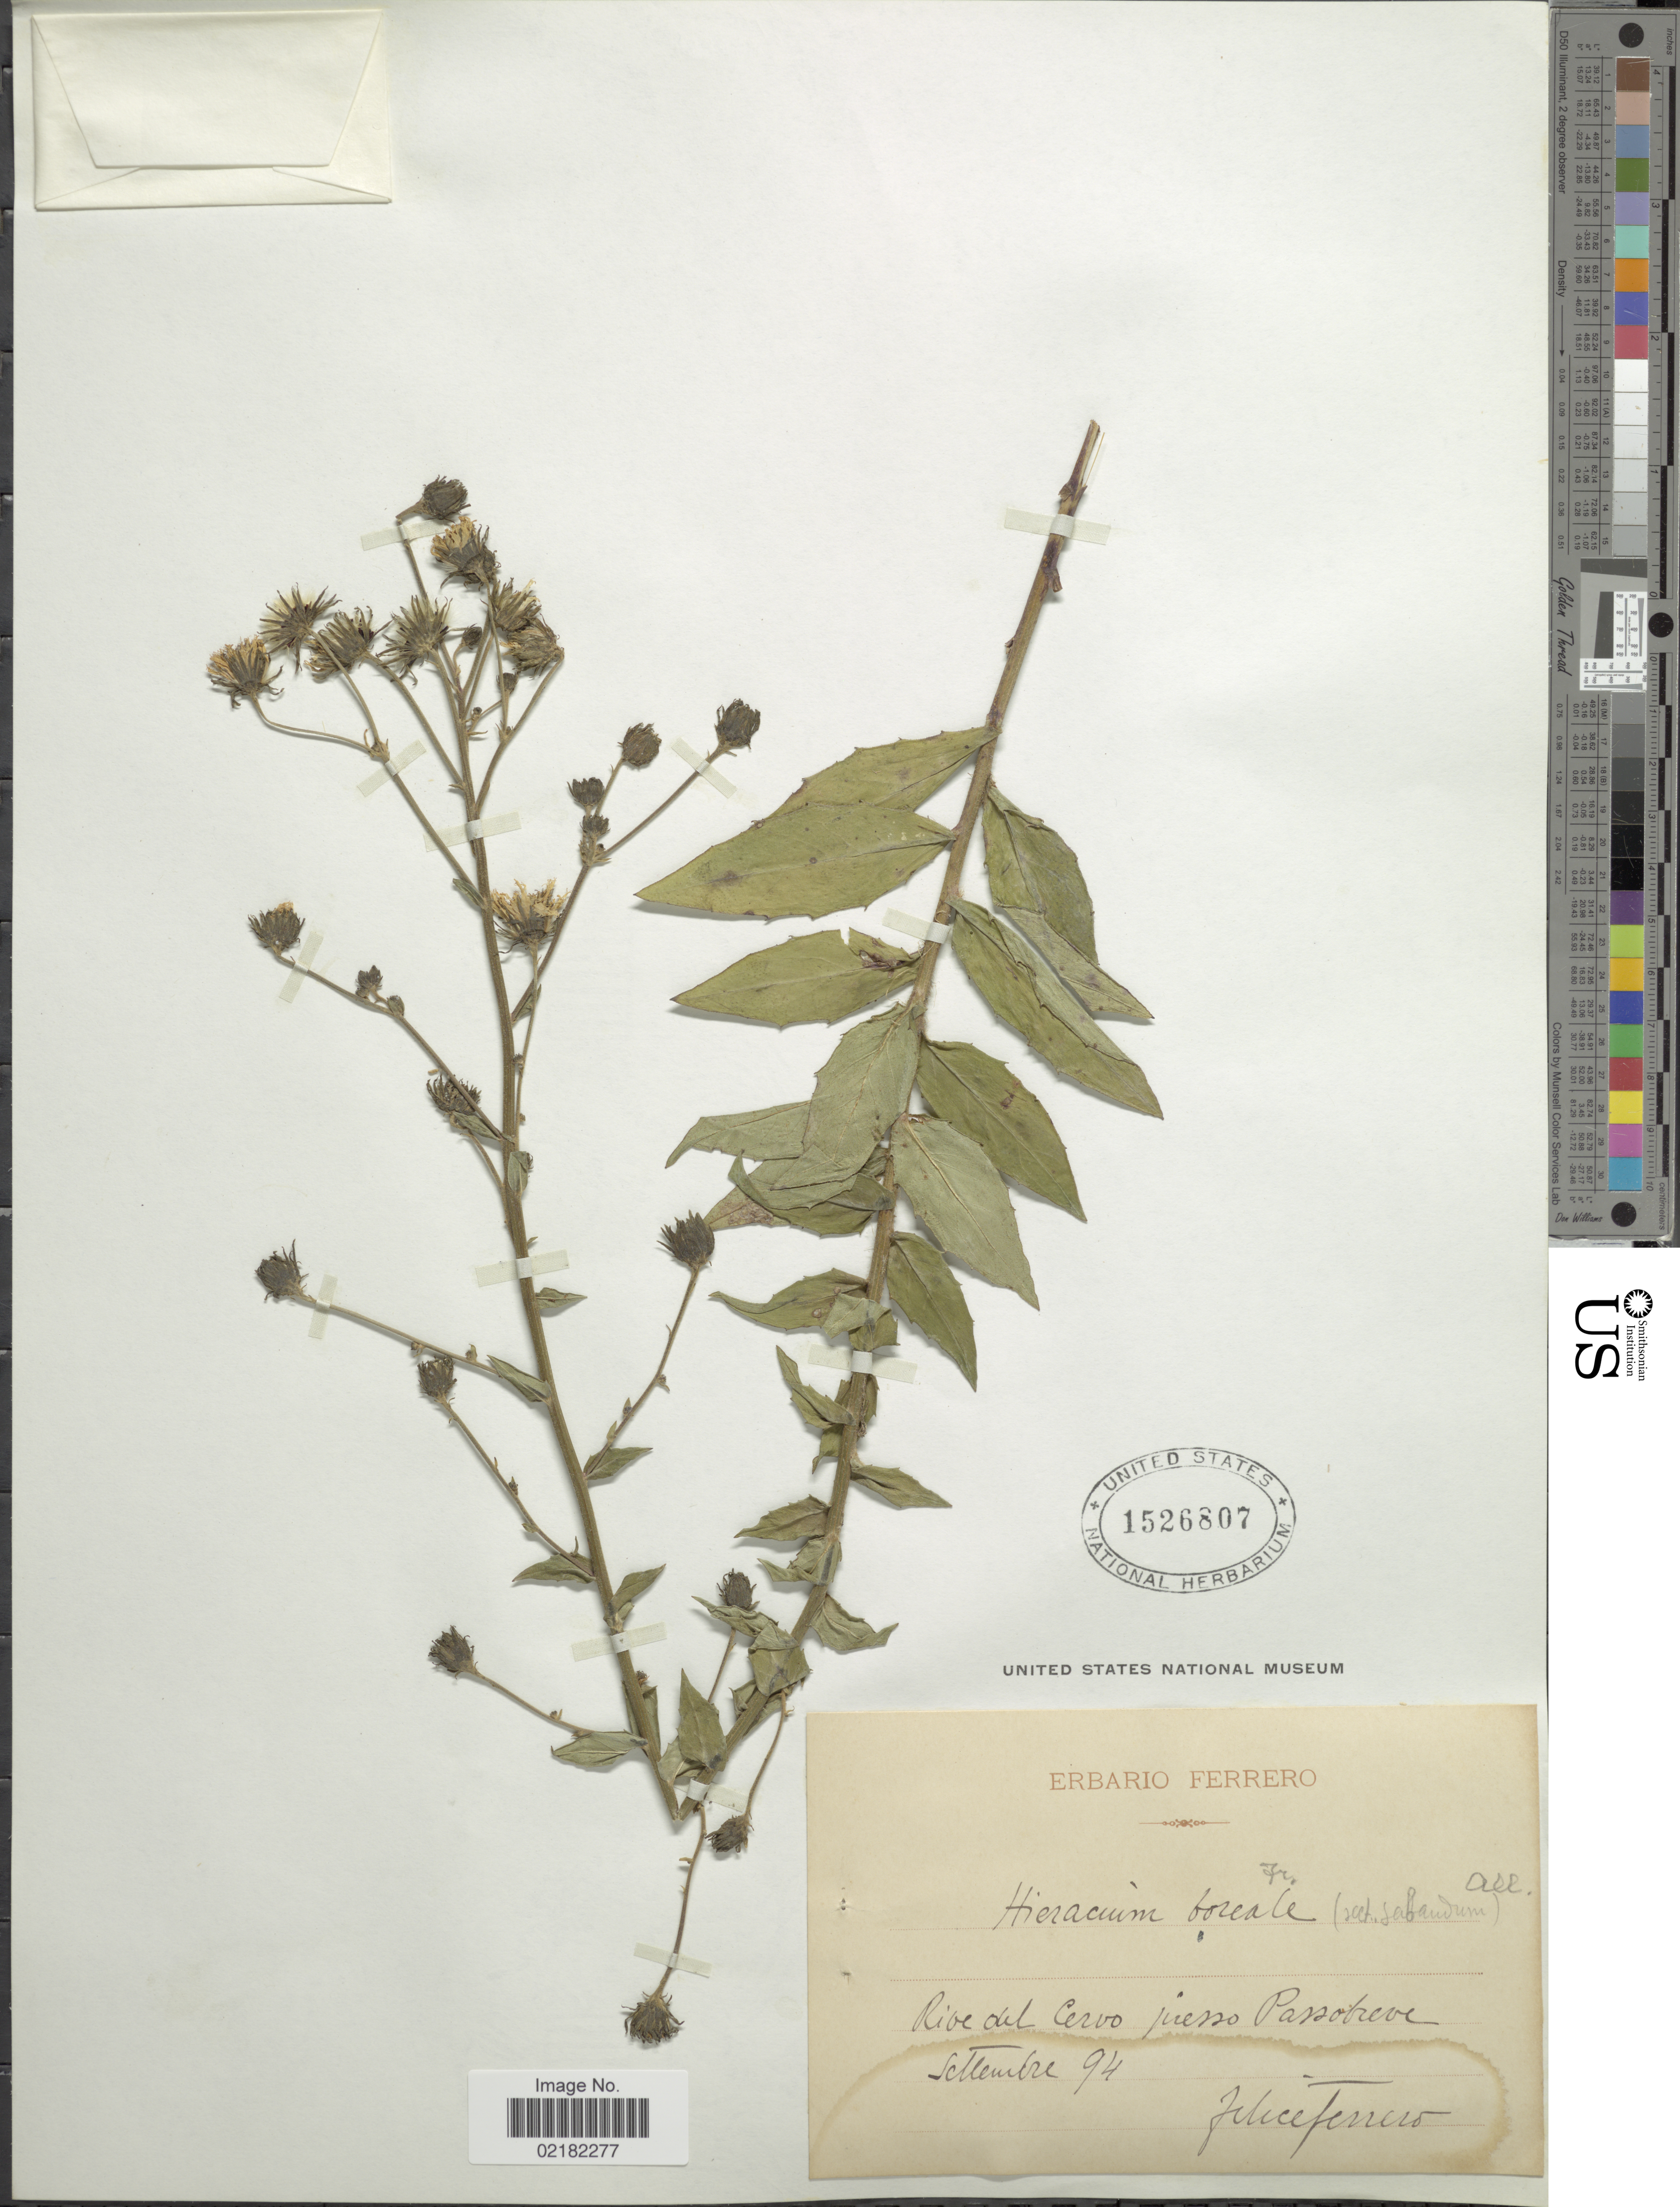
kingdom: Plantae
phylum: Tracheophyta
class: Magnoliopsida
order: Asterales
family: Asteraceae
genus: Hieracium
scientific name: Hieracium sabaudum subsp. boreale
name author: (Fr.) Hayek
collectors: F. Ferrero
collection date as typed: Transcribed d/m/y: /9/94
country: Italy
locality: Ribe del Cervo juesso [interpreted] Passobreve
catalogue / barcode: US 1526807